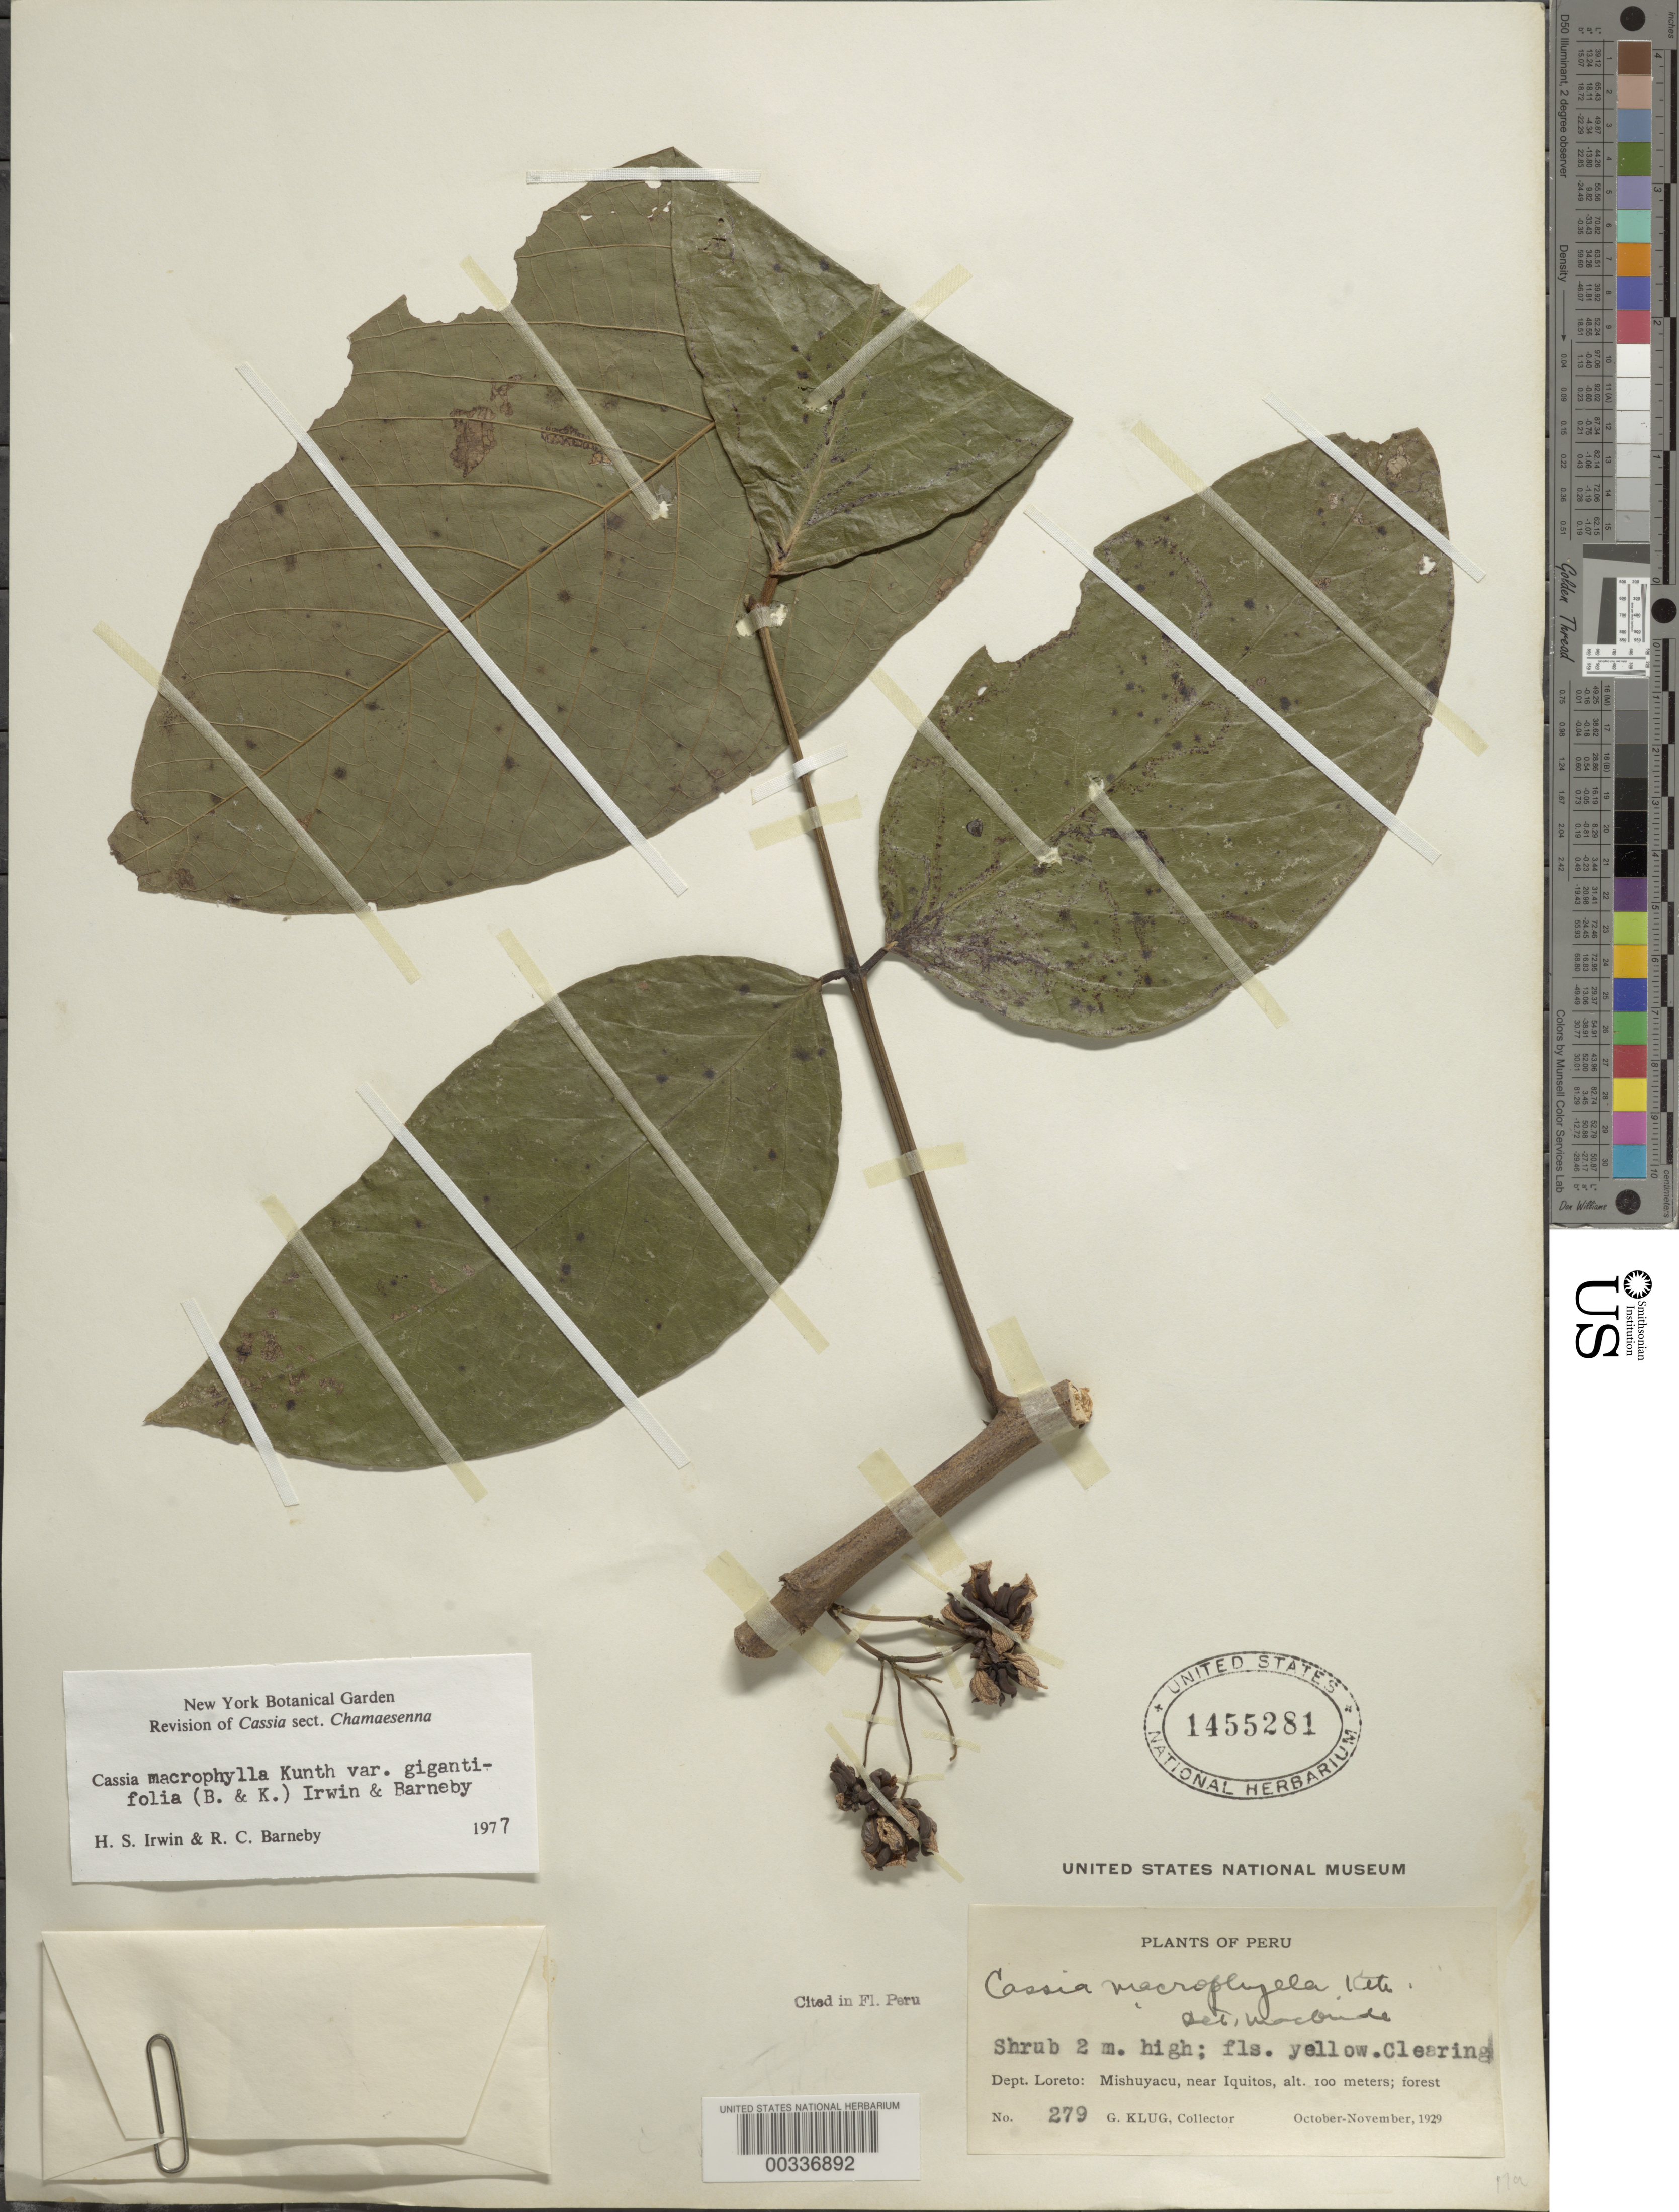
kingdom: Plantae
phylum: Tracheophyta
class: Magnoliopsida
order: Fabales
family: Fabaceae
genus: Senna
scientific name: Senna macrophylla var. gigantifolia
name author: (Britton & Killip) H.S. Irwin & Barneby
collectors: G. Klug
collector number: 279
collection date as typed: Oct 1929 to -- Nov 1929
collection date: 1929-10/1929-11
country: Peru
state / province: Loreto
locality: Mishuyacu near iquitos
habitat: Clearing; forest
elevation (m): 100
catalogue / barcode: US 1455281